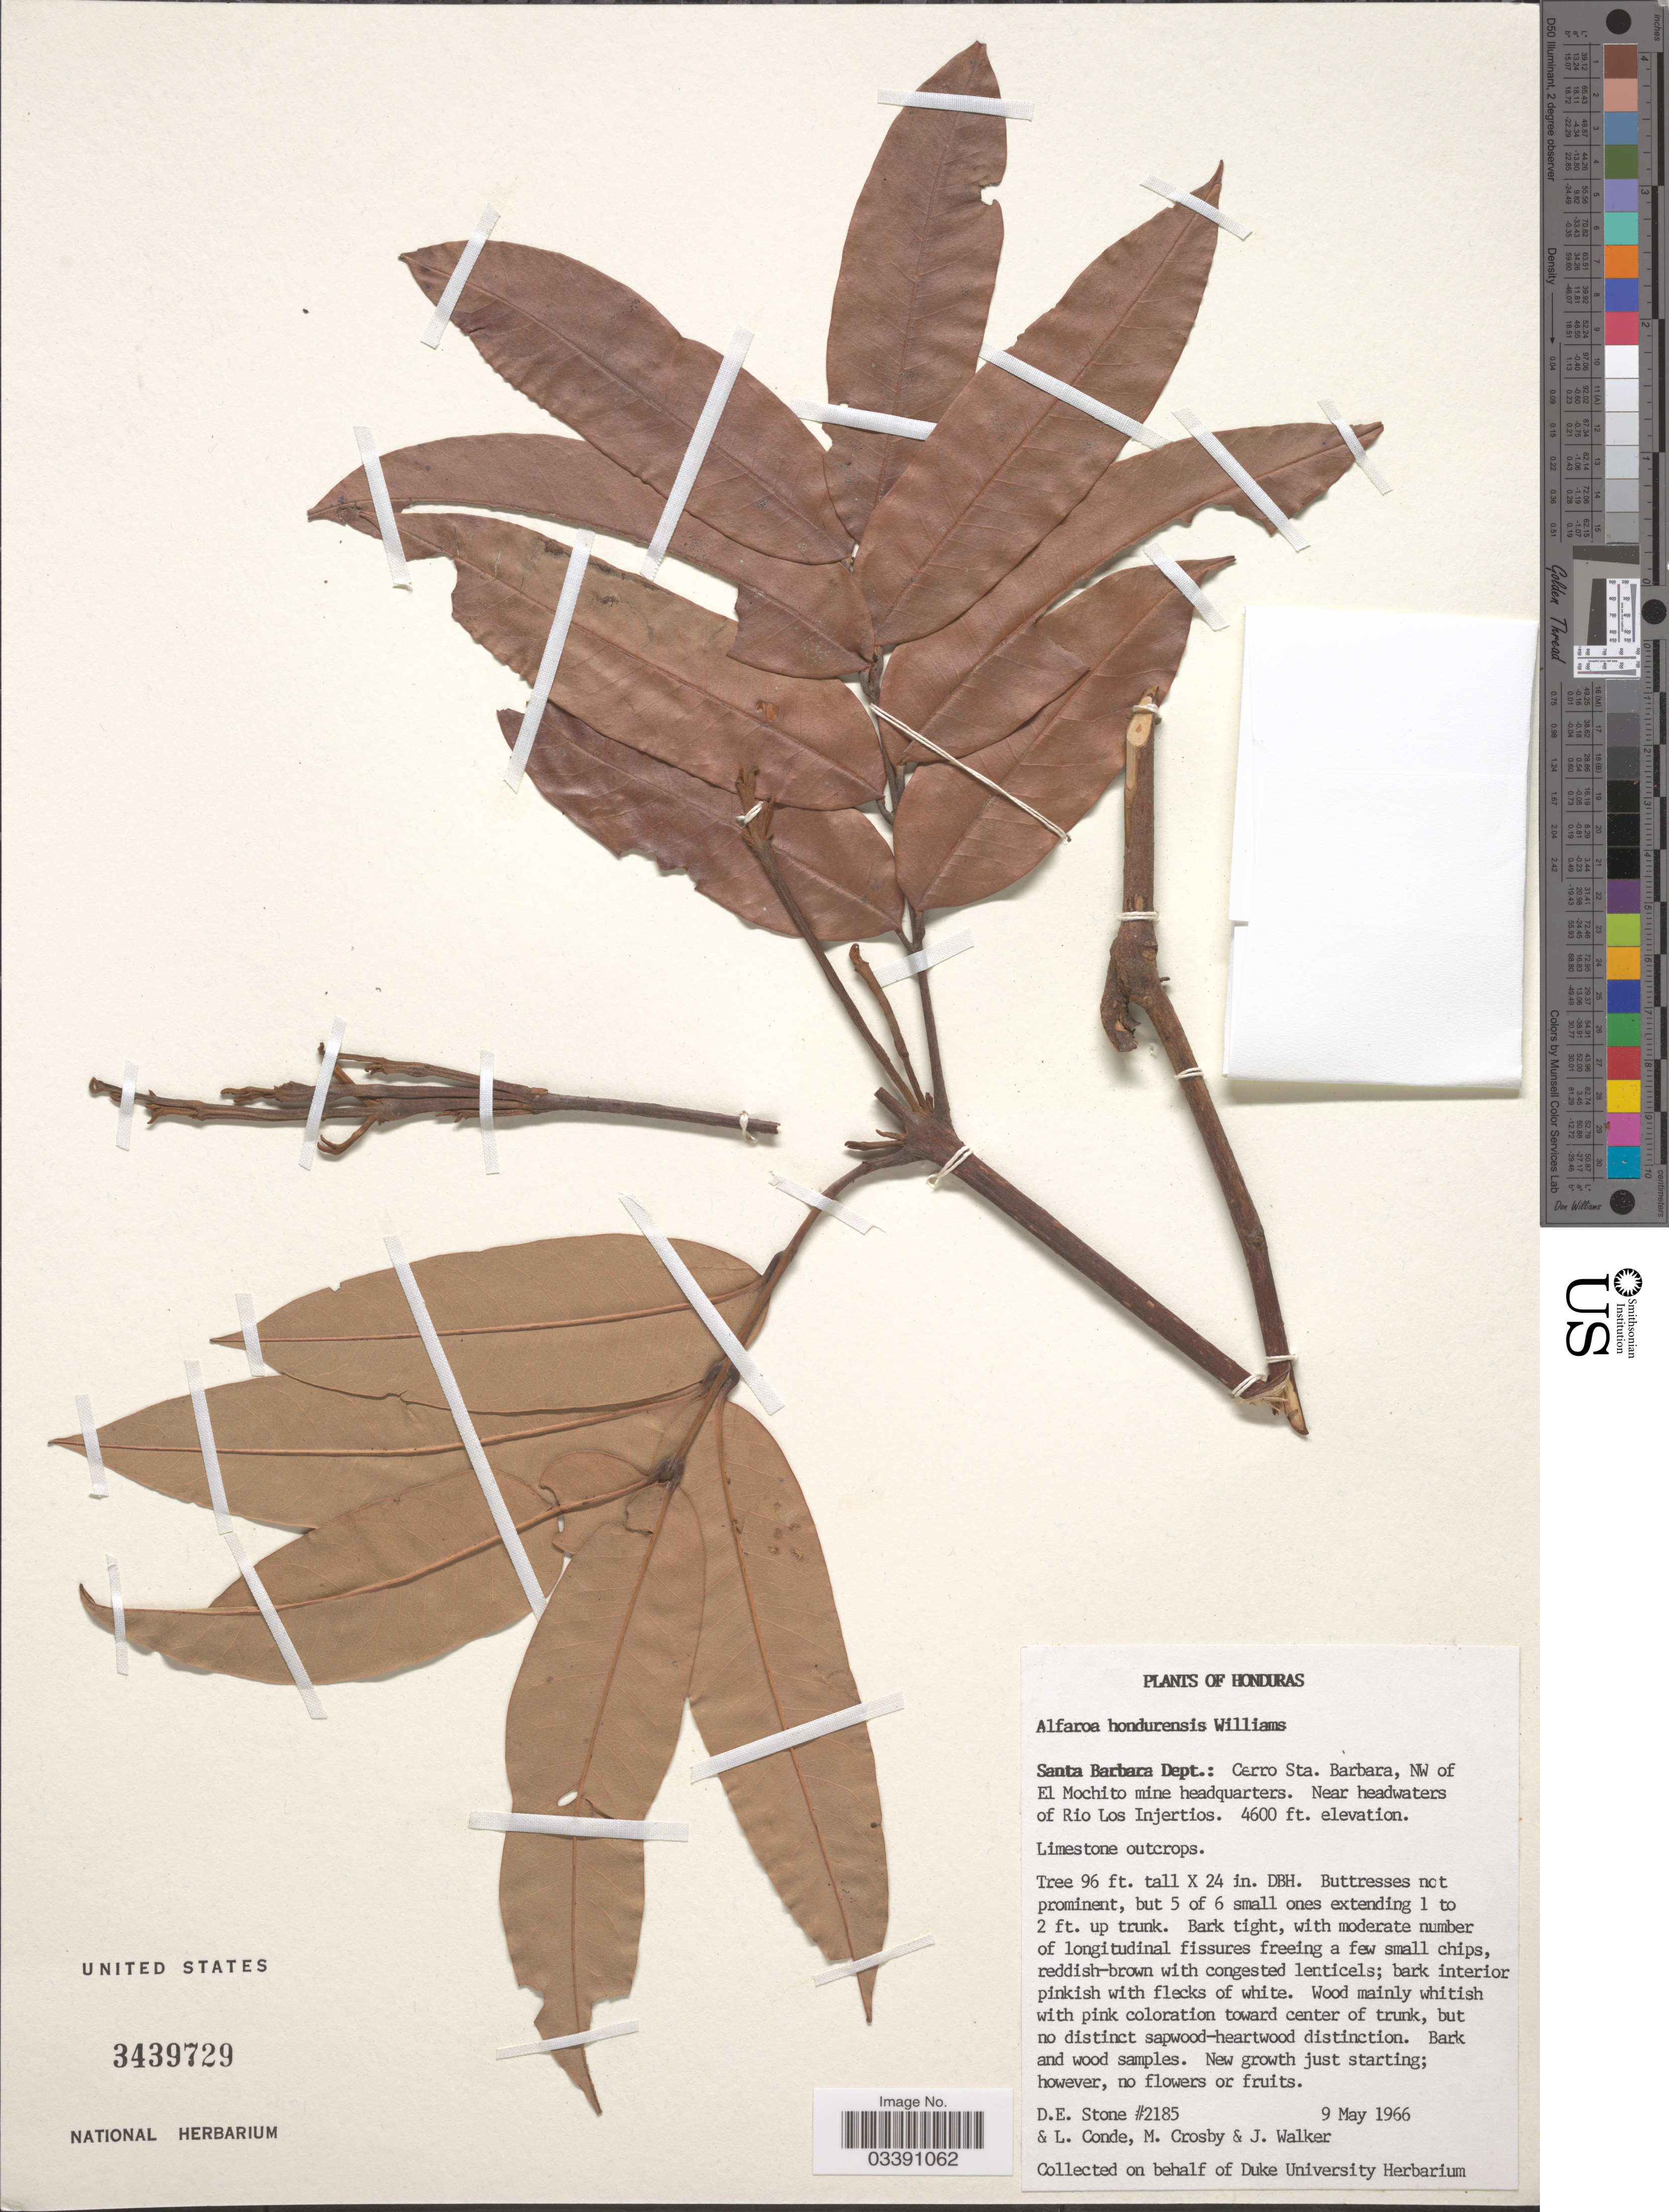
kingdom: Plantae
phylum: Tracheophyta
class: Magnoliopsida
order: Fagales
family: Juglandaceae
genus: Alfaroa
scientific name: Alfaroa hondurensis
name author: L.O. Williams in W.E. Manning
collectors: D. E. Stone, L. Conde, M. Crosby & J. Walker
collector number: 2185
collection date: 1966-05-09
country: Honduras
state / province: Santa Bárbara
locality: Santa Barbara Dept.: Cerro Sta. Barbara, NW of El Mochi to mine headquarters. Near headwaters of Rio Los Injertios.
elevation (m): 1402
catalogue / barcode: US 3439729